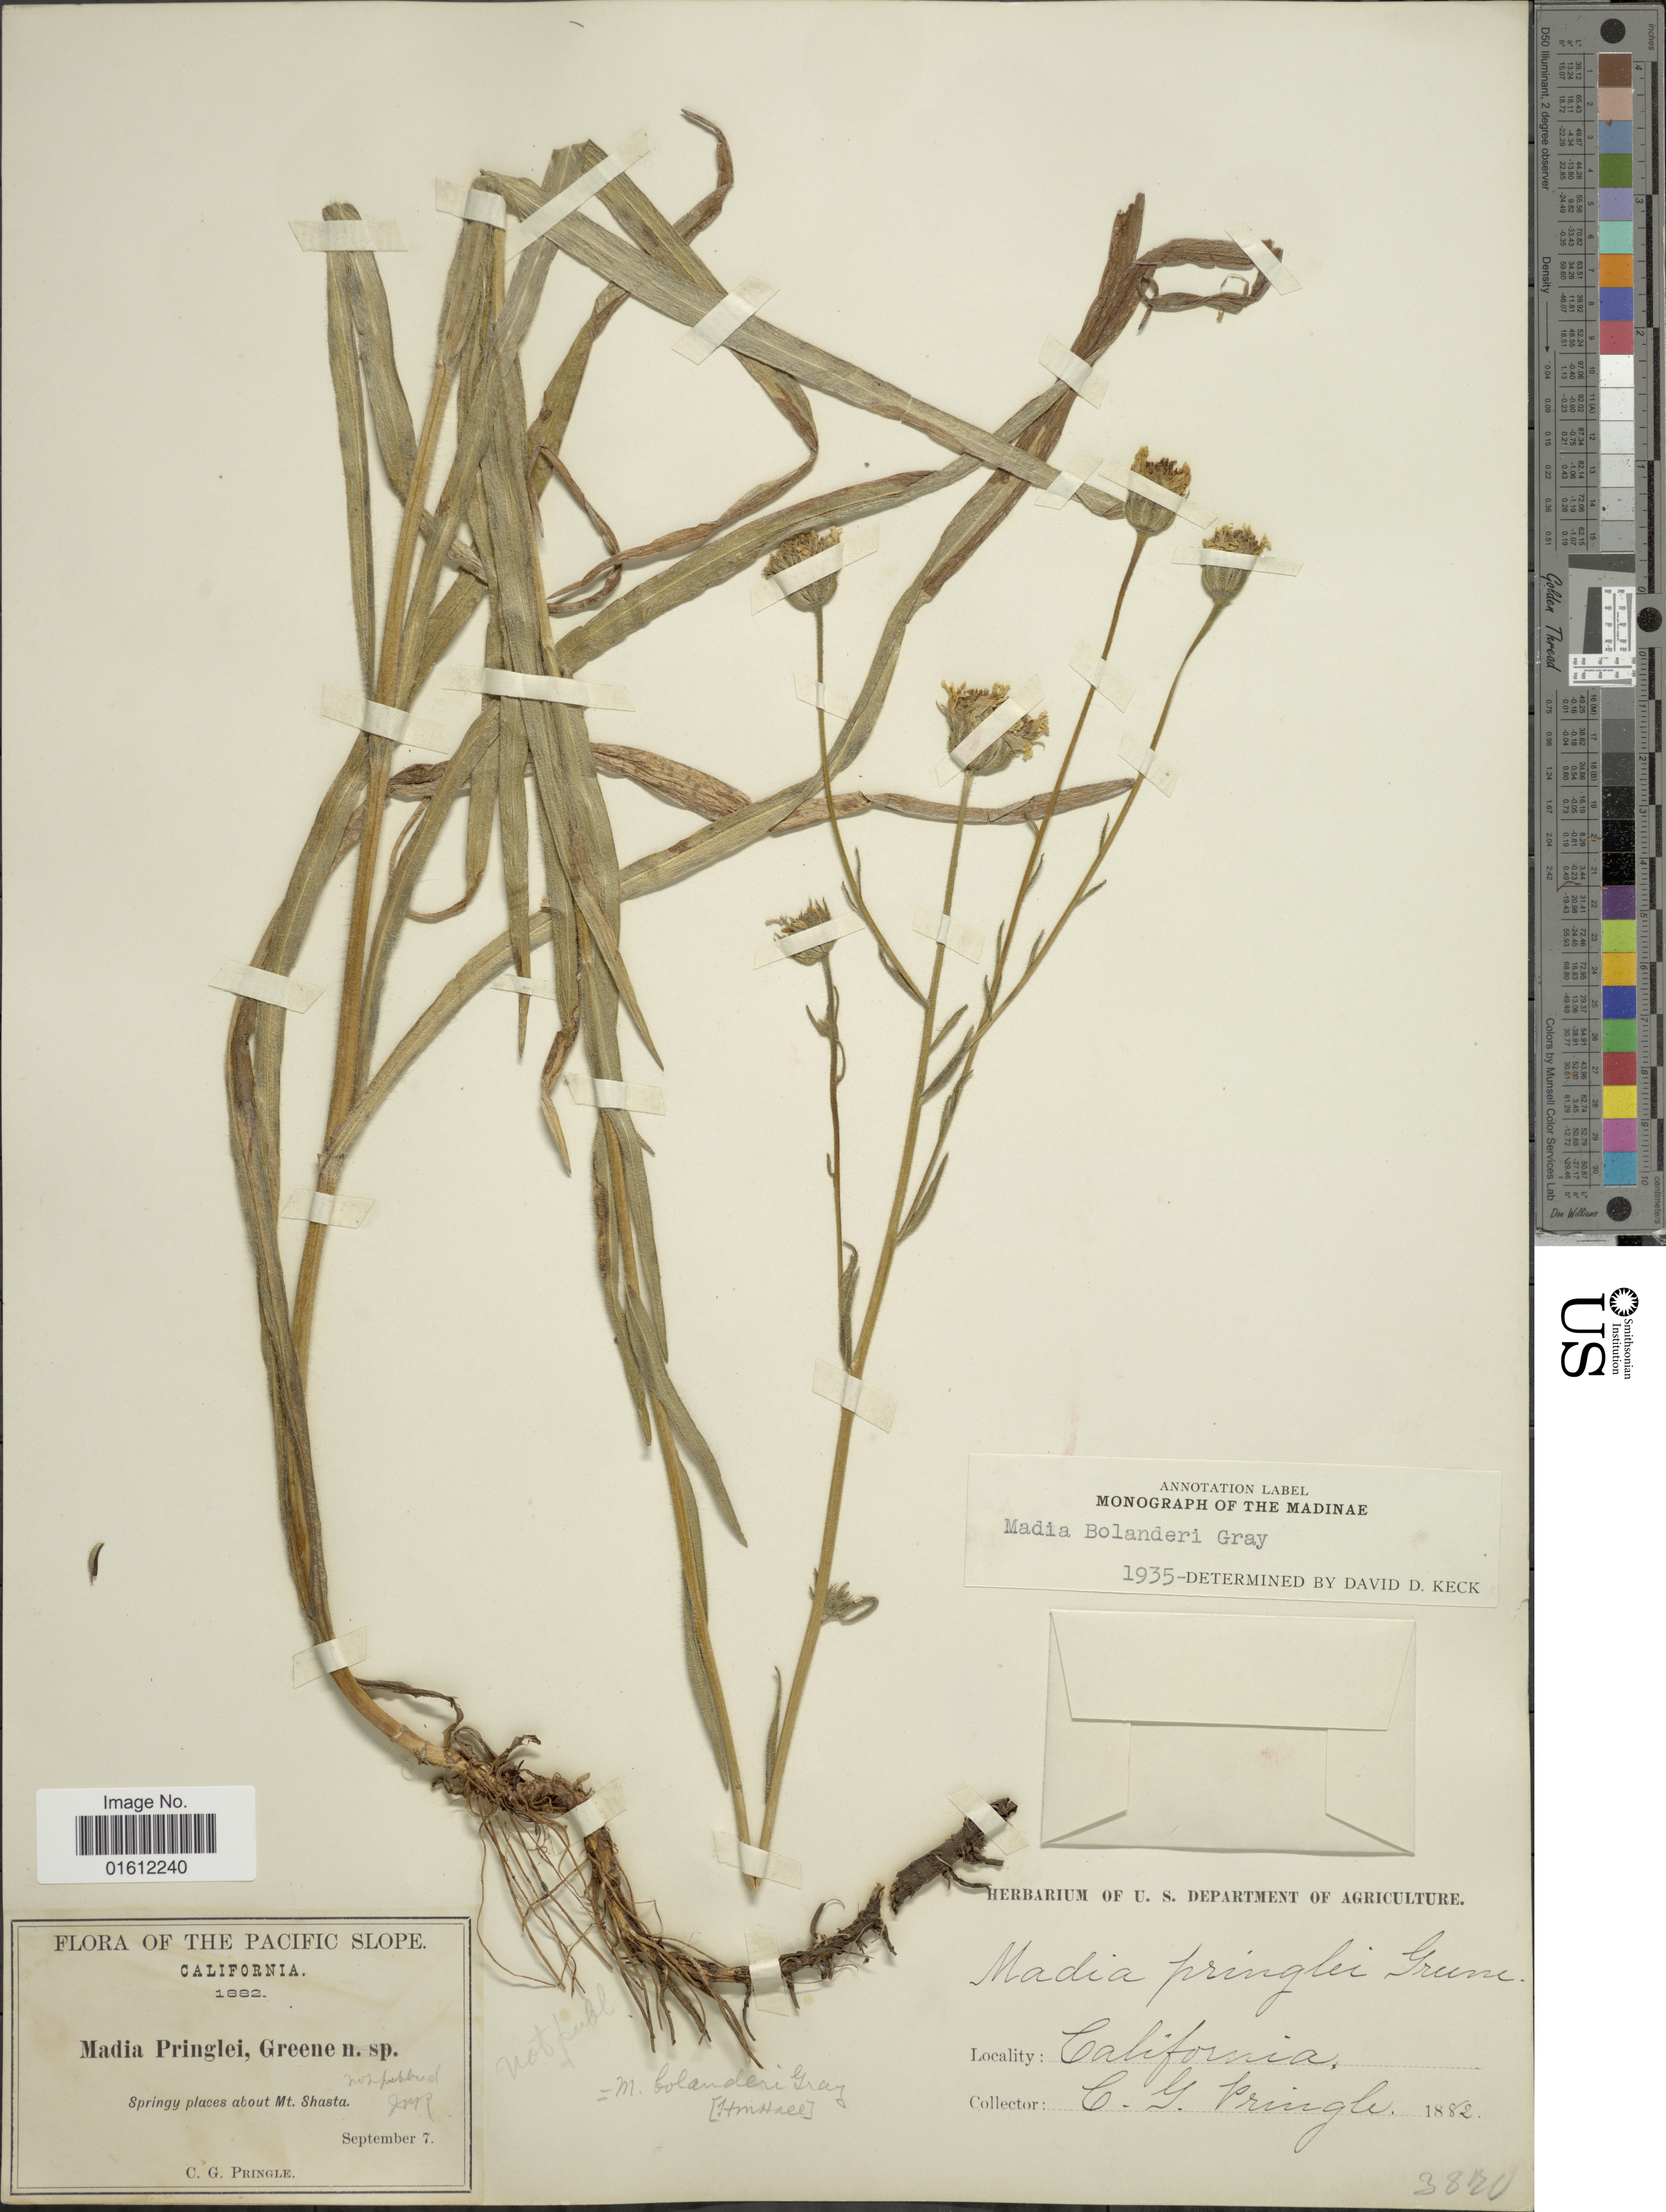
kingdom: Plantae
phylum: Tracheophyta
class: Magnoliopsida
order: Asterales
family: Asteraceae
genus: Madia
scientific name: Madia bolanderi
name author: A. Gray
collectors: C. G. Pringle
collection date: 1882-09-07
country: United States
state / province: California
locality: The Pacific slope, Springy places about Mt Shasta